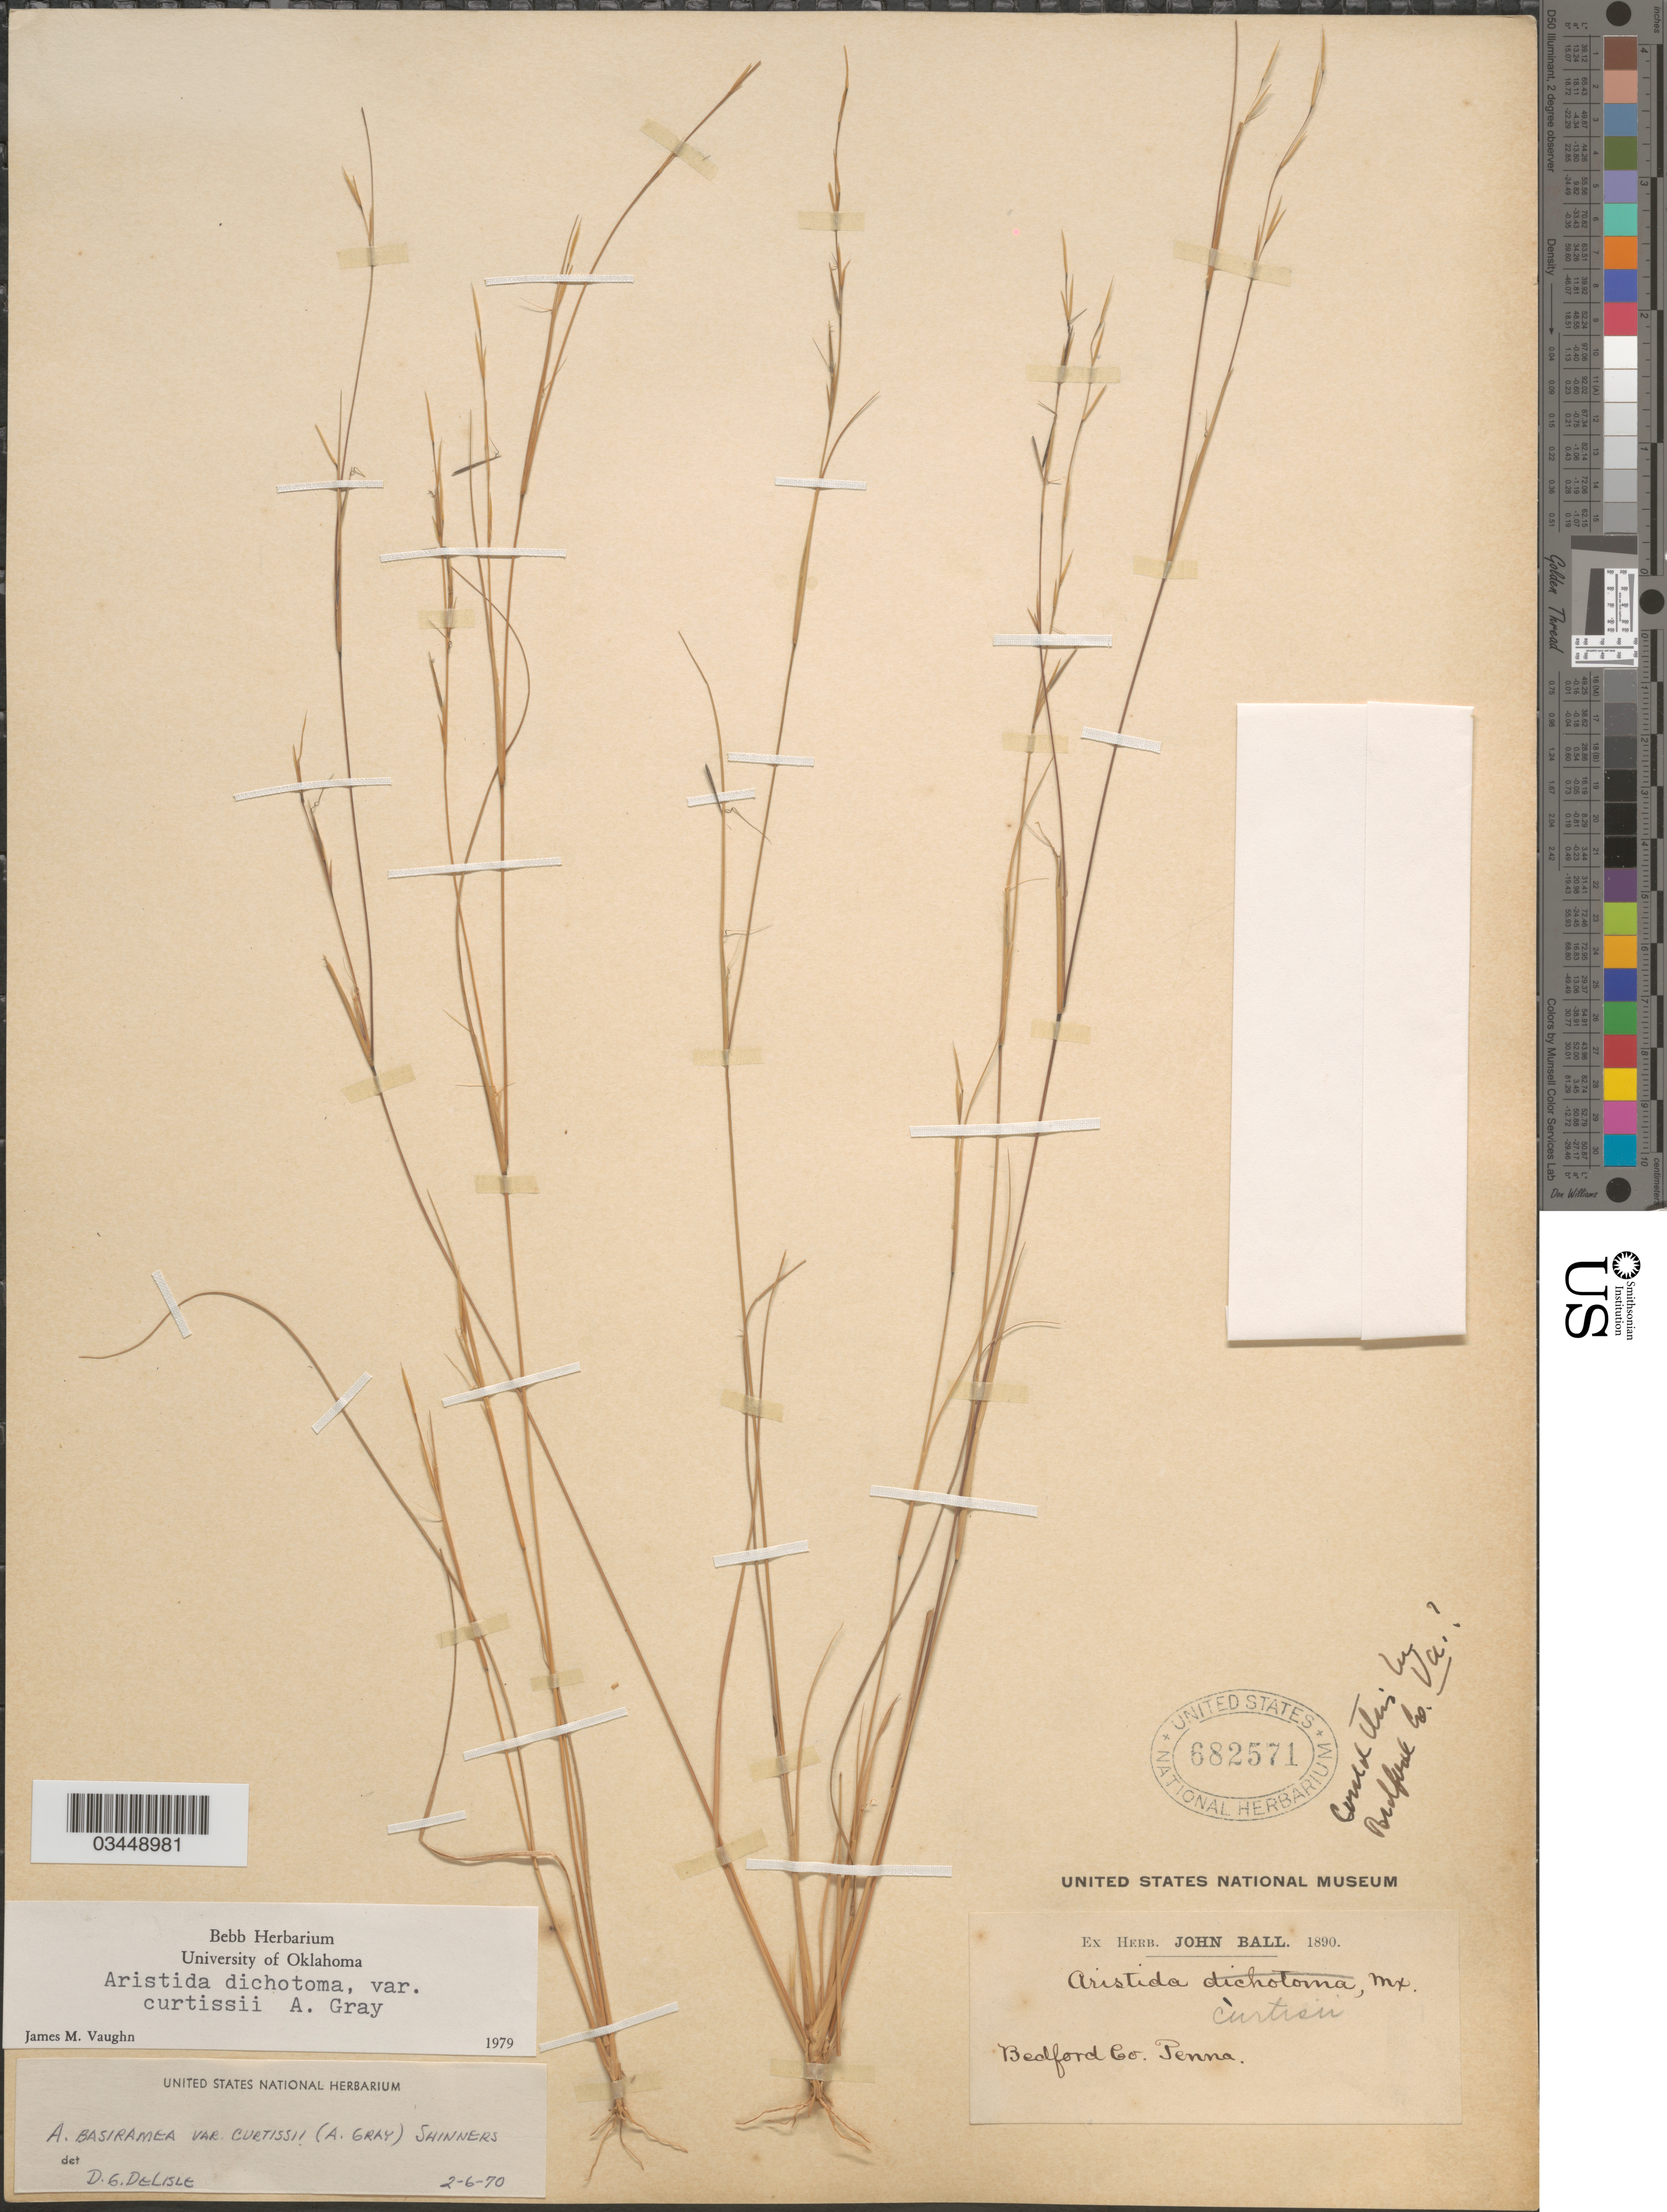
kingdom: Plantae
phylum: Tracheophyta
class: Liliopsida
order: Poales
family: Poaceae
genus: Aristida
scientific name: Aristida dichotoma var. curtisii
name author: A. Gray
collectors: ex herb. John Ball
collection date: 1890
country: United States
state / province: Pennsylvania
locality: Bedford Co.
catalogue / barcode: US 682571